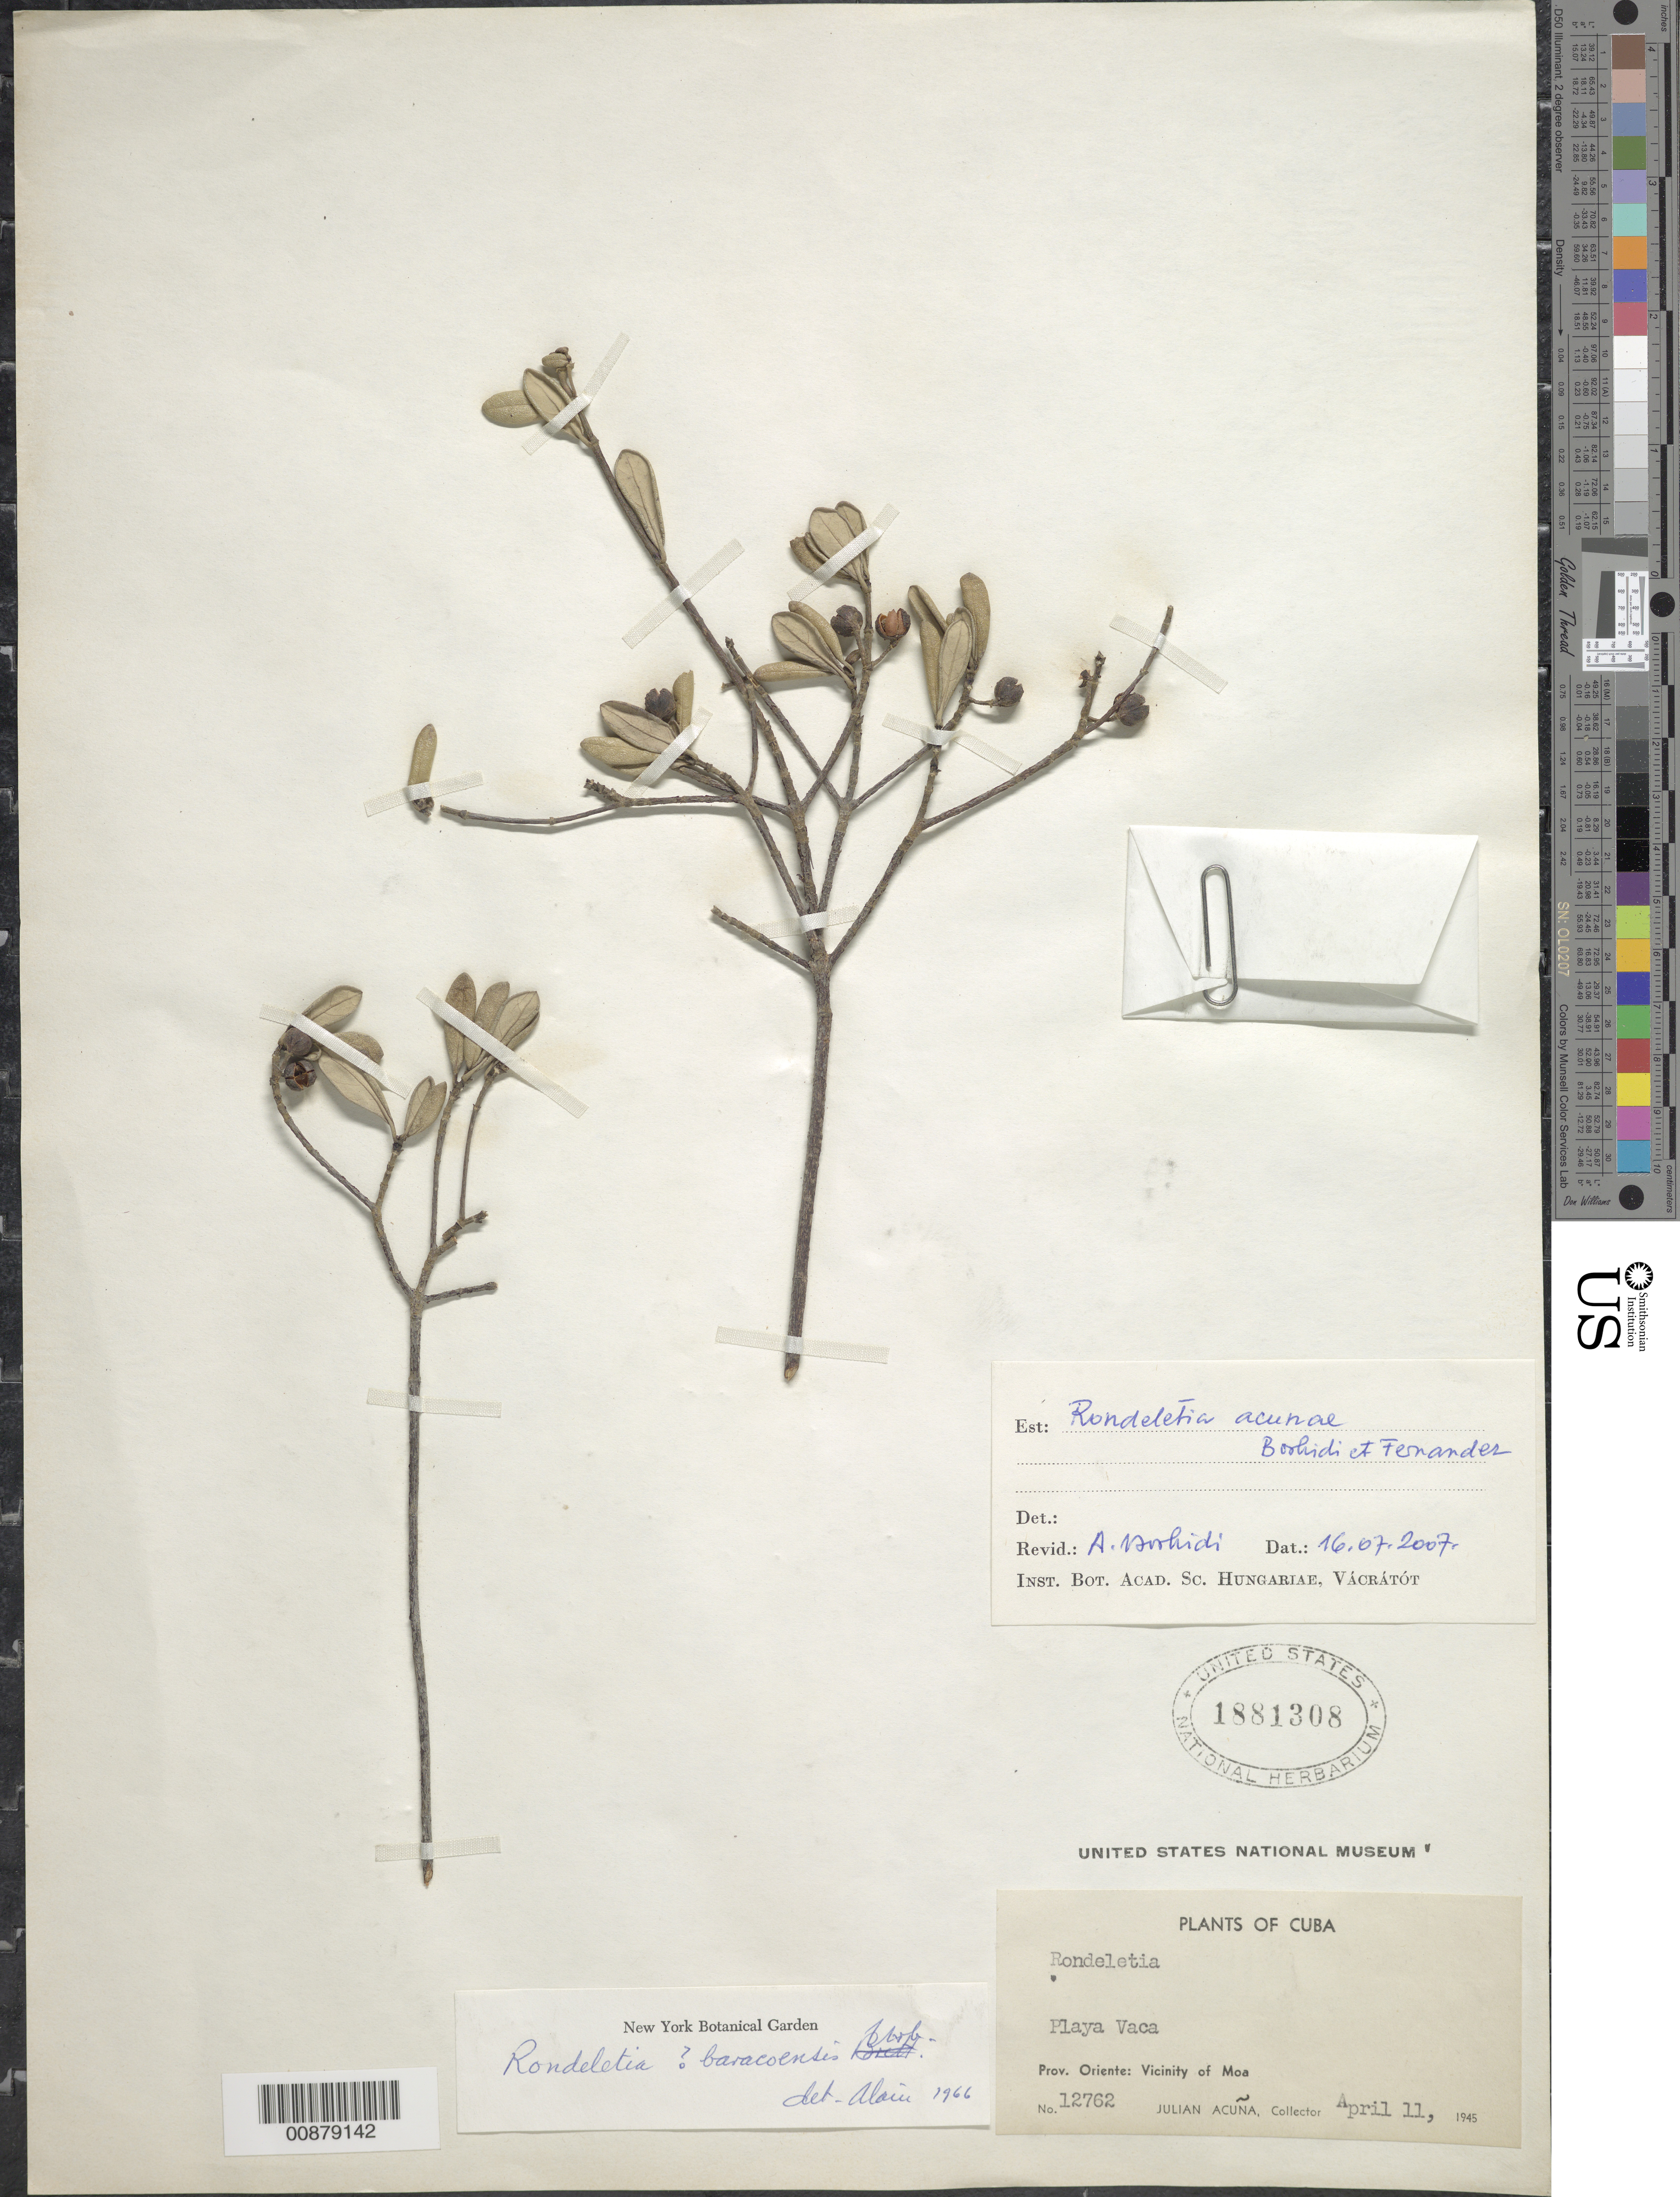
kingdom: Plantae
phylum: Tracheophyta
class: Magnoliopsida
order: Gentianales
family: Rubiaceae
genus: Rondeletia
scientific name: Rondeletia acunae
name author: Borhidi & M. Fernández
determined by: Borhidi, Attila L.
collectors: J. Acuña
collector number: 12762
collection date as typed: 11 Apr 1945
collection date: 1945-04-11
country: Cuba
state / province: Holguín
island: Cuba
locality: Vicinity of Moa [Oriente], Playa Vaca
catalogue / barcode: US 1881308